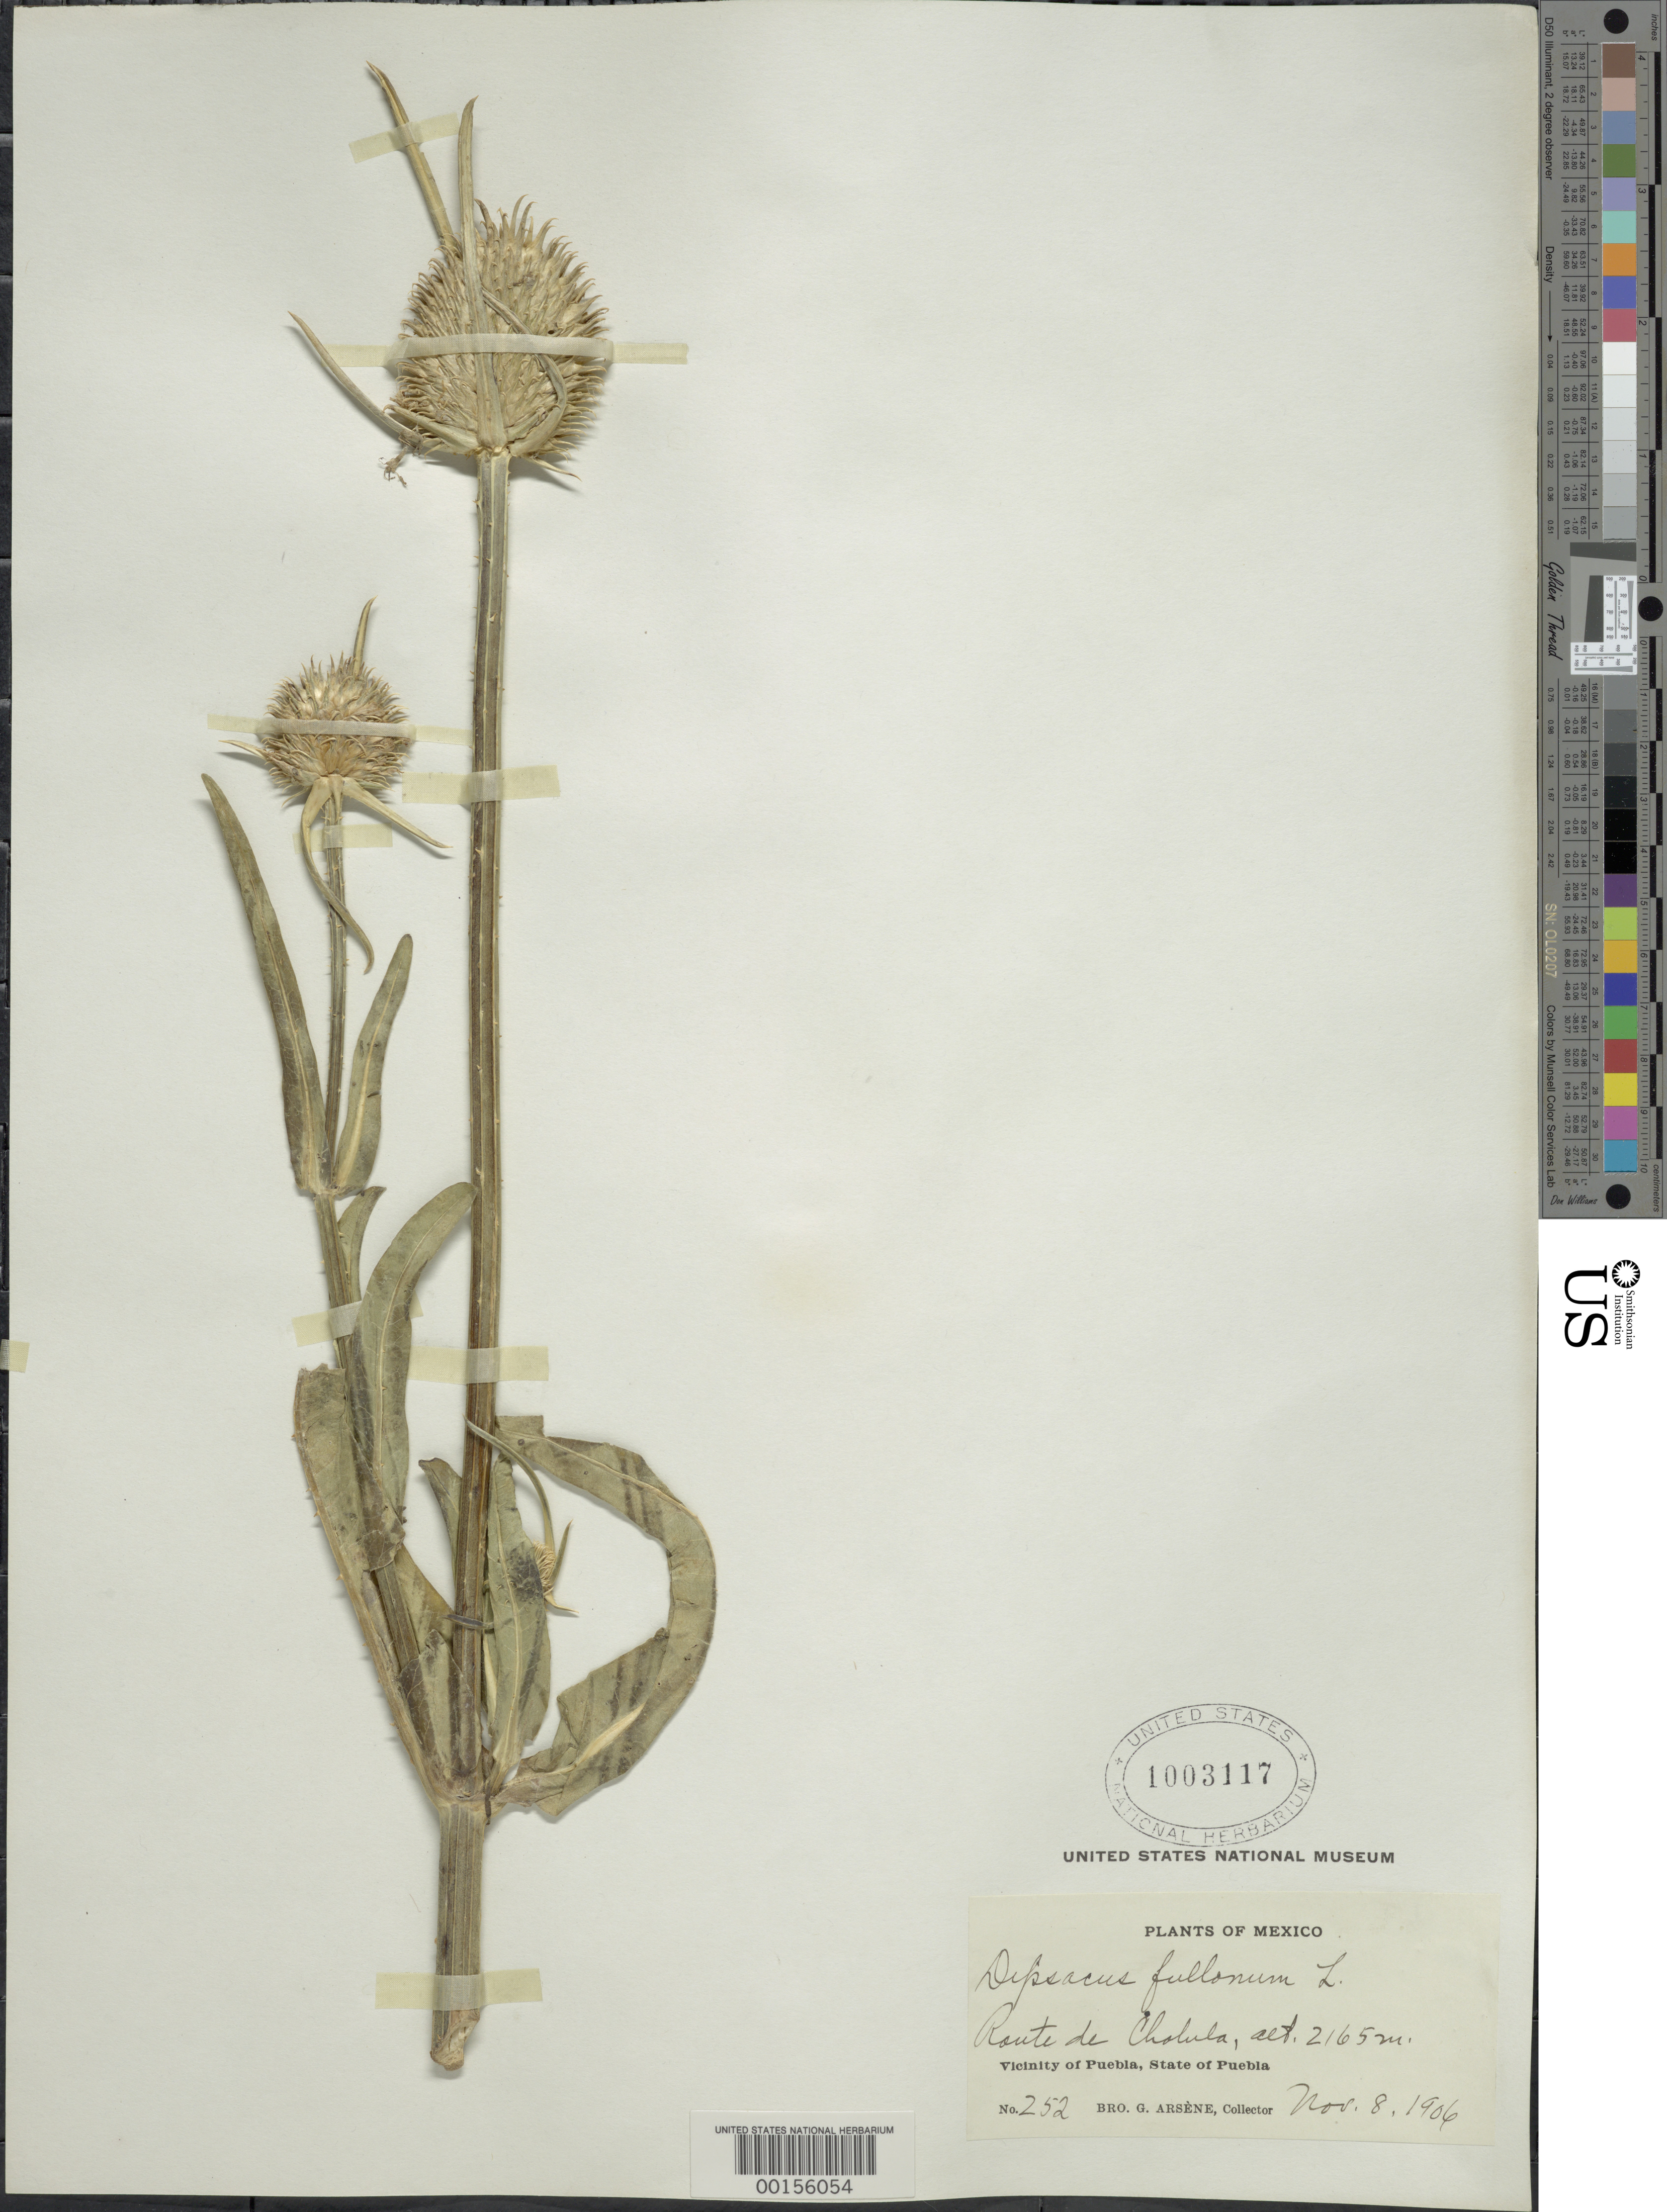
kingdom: Plantae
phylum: Tracheophyta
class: Magnoliopsida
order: Dipsacales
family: Caprifoliaceae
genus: Dipsacus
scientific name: Dipsacus fullonum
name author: L.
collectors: Bro. G. Arsène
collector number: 252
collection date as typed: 08 Nov 1908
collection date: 1908-11-08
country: Mexico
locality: E of Monserrat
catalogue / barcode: US 1003117